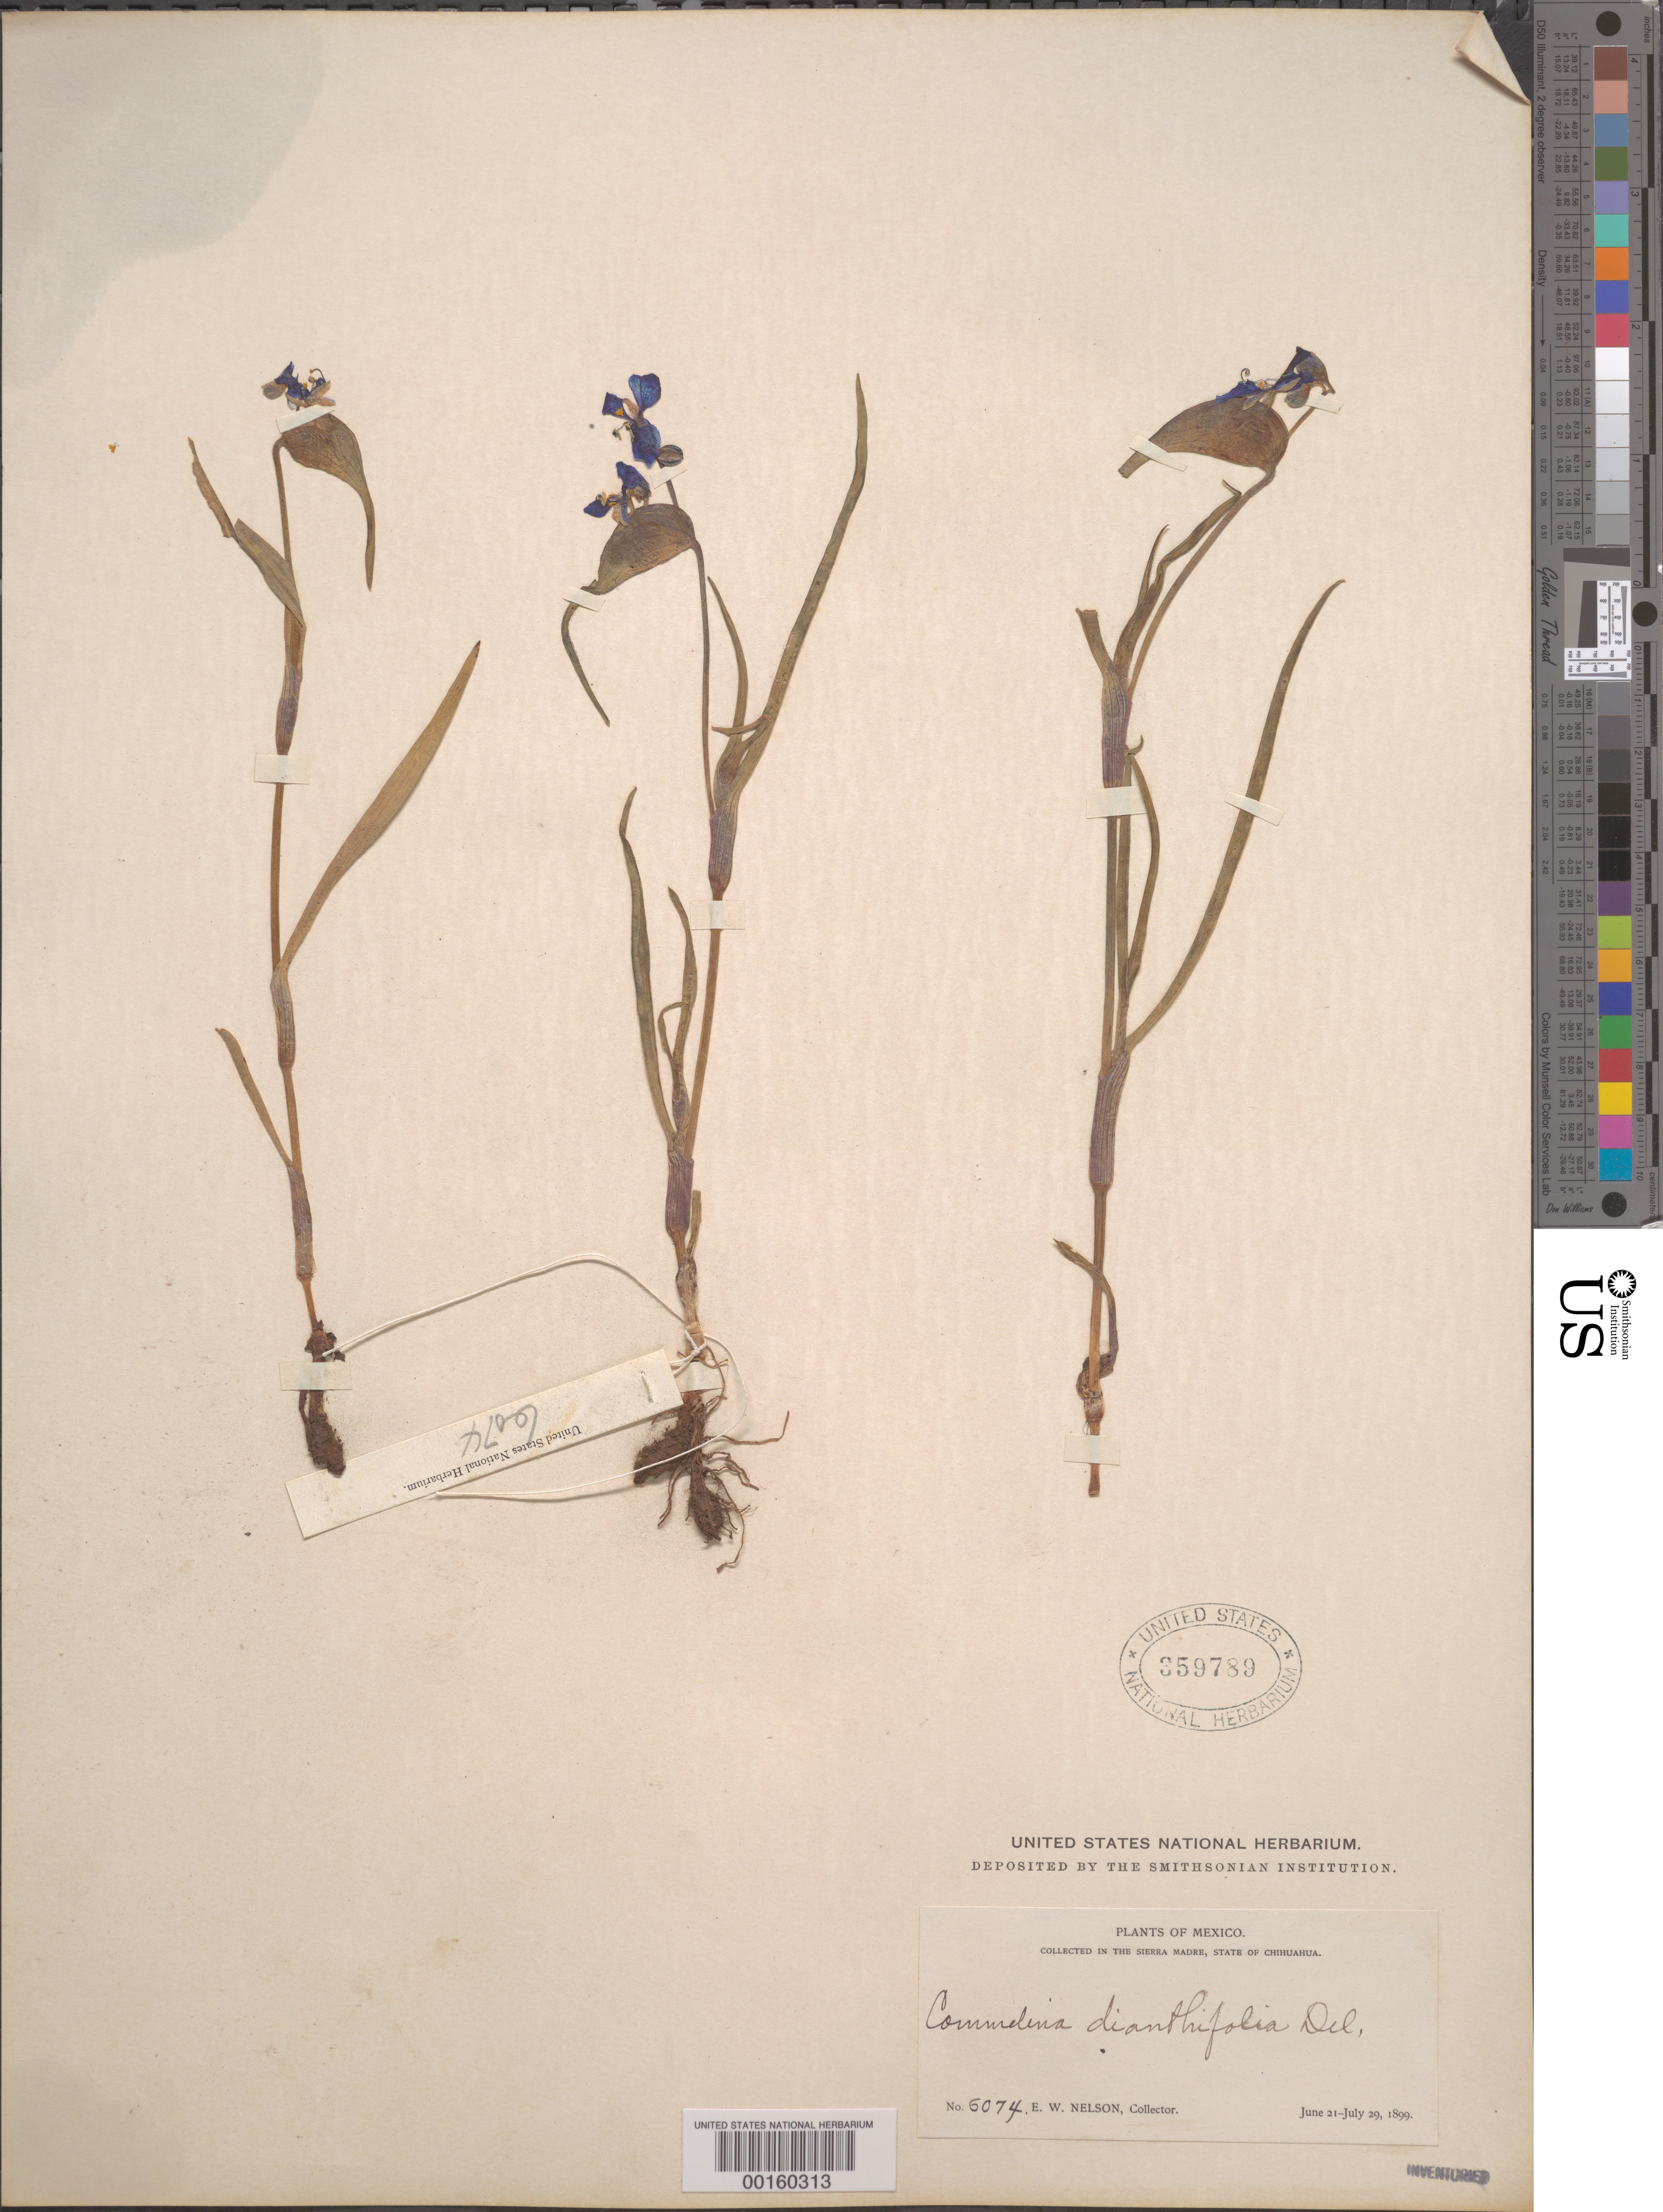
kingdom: Plantae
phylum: Tracheophyta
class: Liliopsida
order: Commelinales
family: Commelinaceae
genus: Commelina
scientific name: Commelina dianthifolia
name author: Redouté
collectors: E. W. Nelson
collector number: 6074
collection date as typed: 21 Jun 1899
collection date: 1899-06-21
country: Mexico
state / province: Chihuahua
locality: Sierra Madre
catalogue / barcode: US 359789